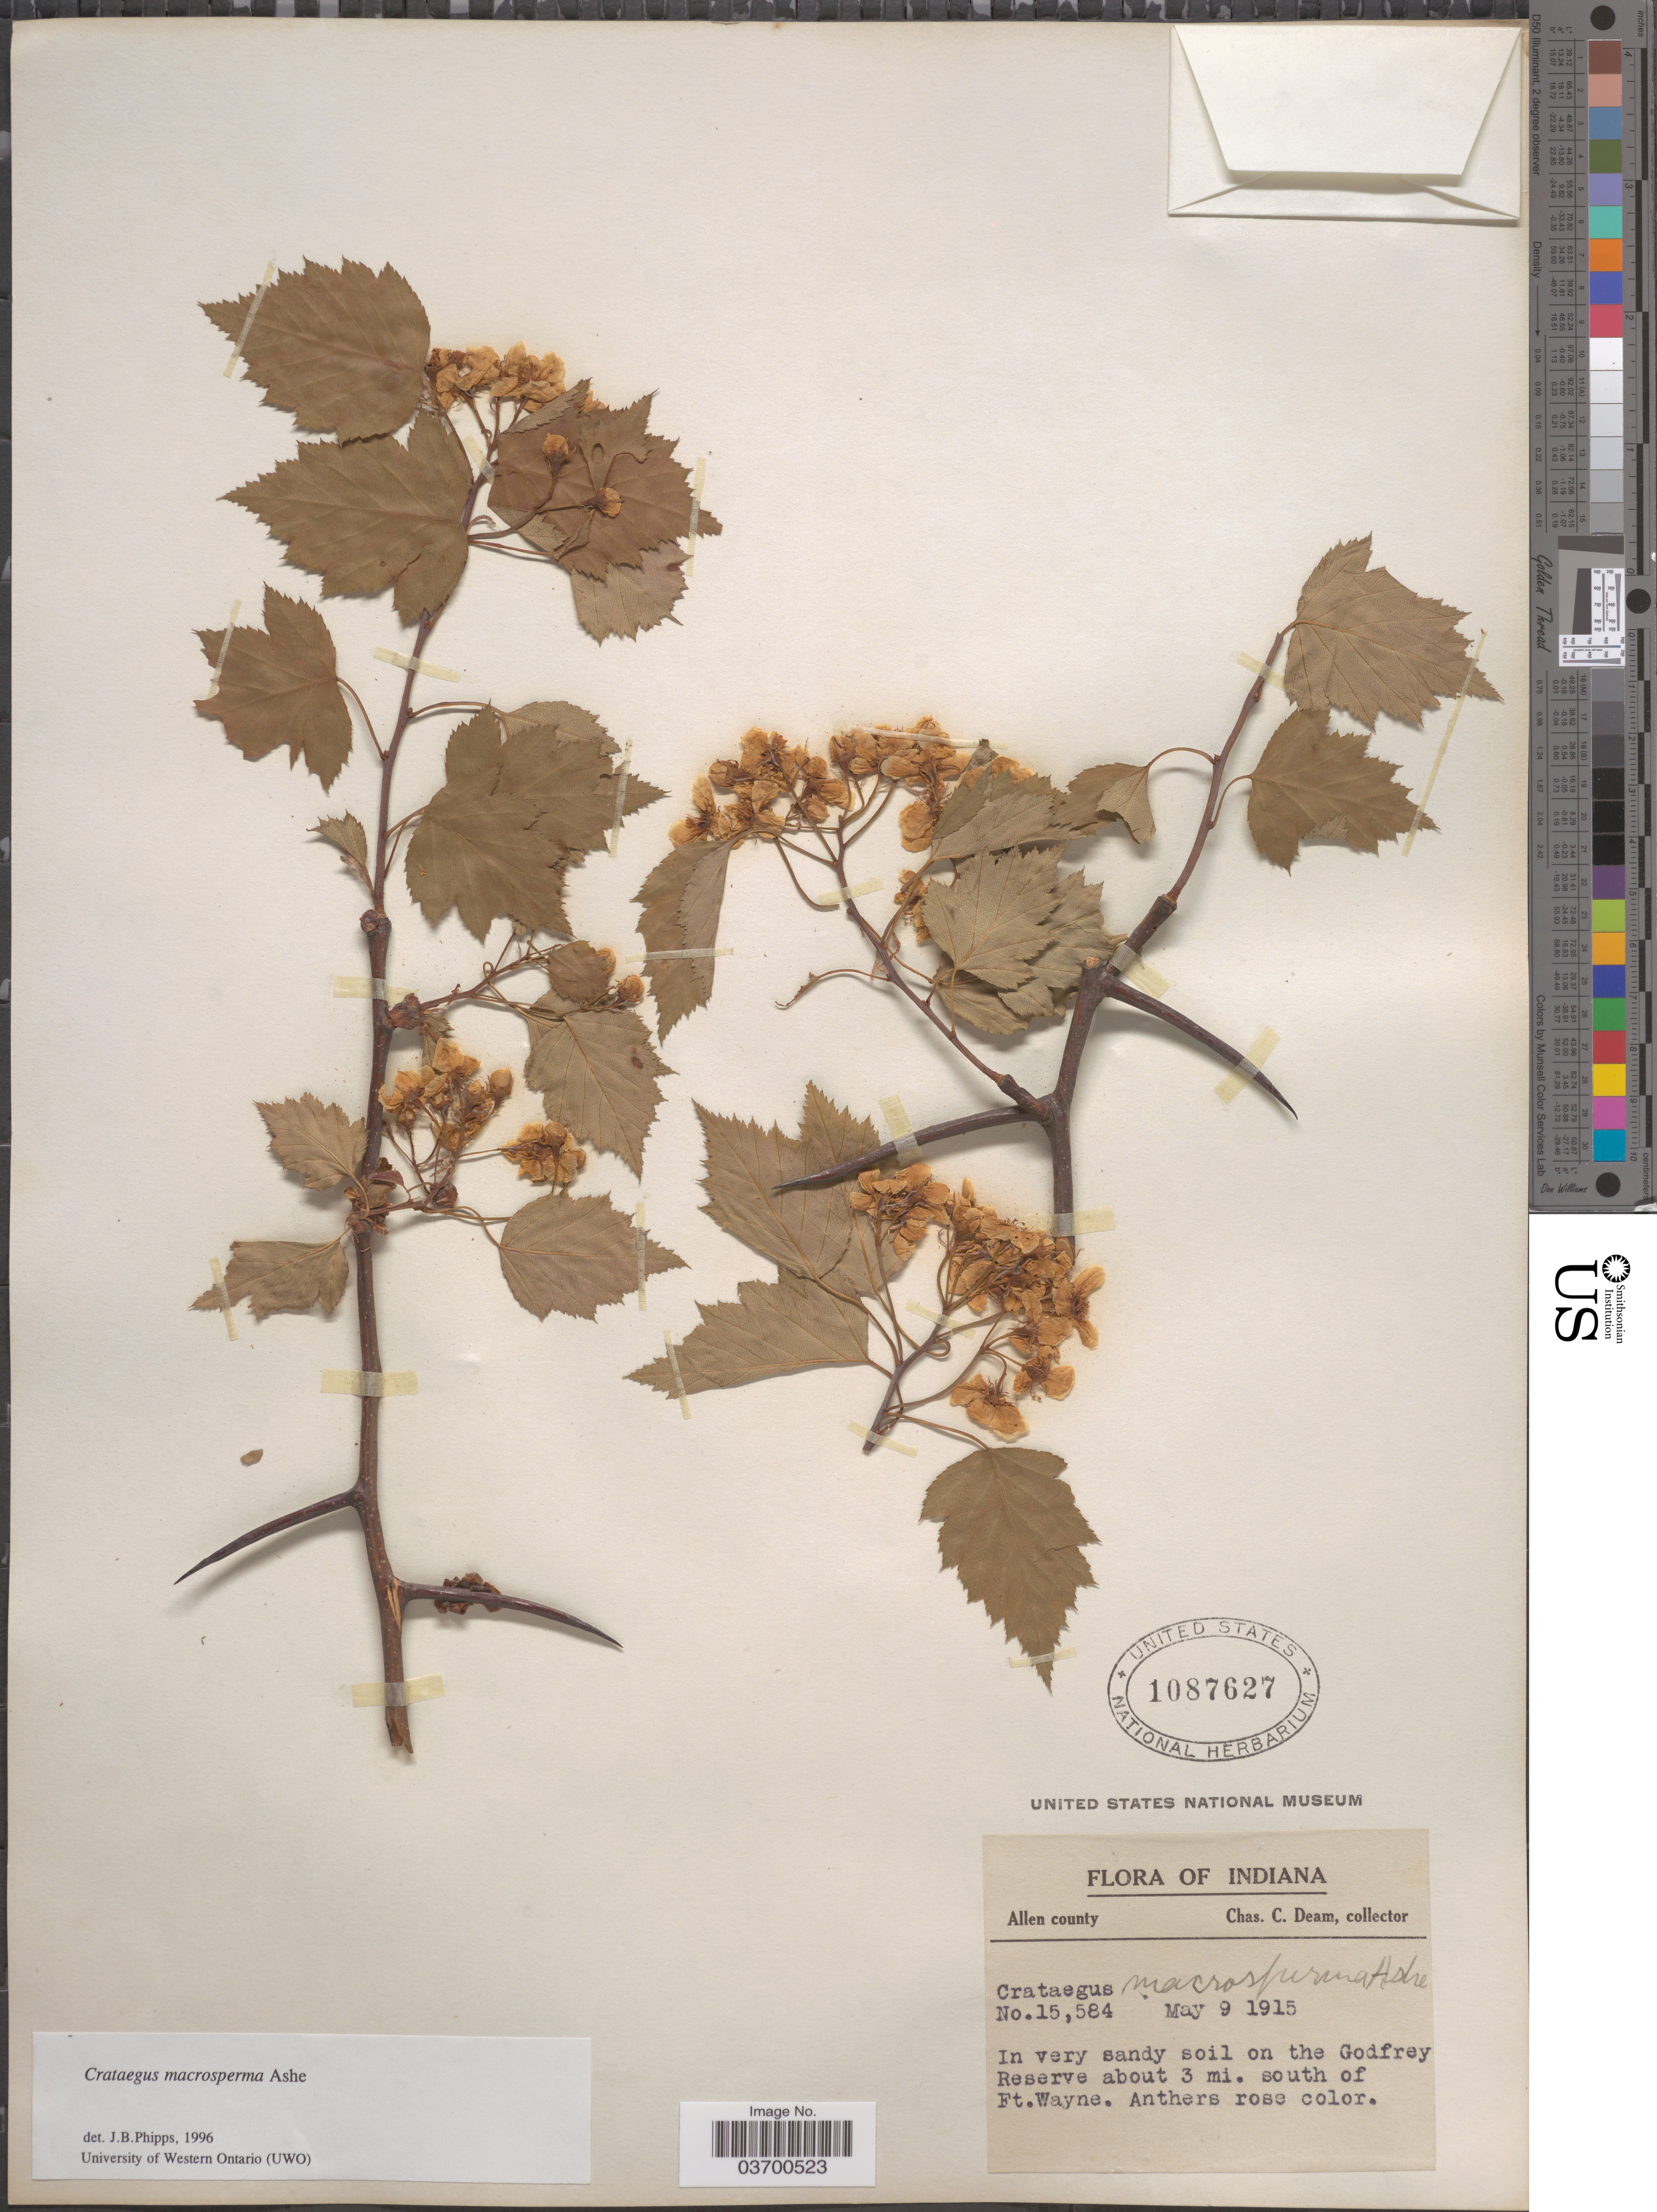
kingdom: Plantae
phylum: Tracheophyta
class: Magnoliopsida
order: Rosales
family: Rosaceae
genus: Crataegus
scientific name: Crataegus macrosperma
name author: Ashe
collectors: C. C. Deam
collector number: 15584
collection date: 1915-05-09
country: United States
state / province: Indiana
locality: Allen county. On the Godfre Reserve about 3 mi. south of Ft. Wayne.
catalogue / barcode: US 1087627